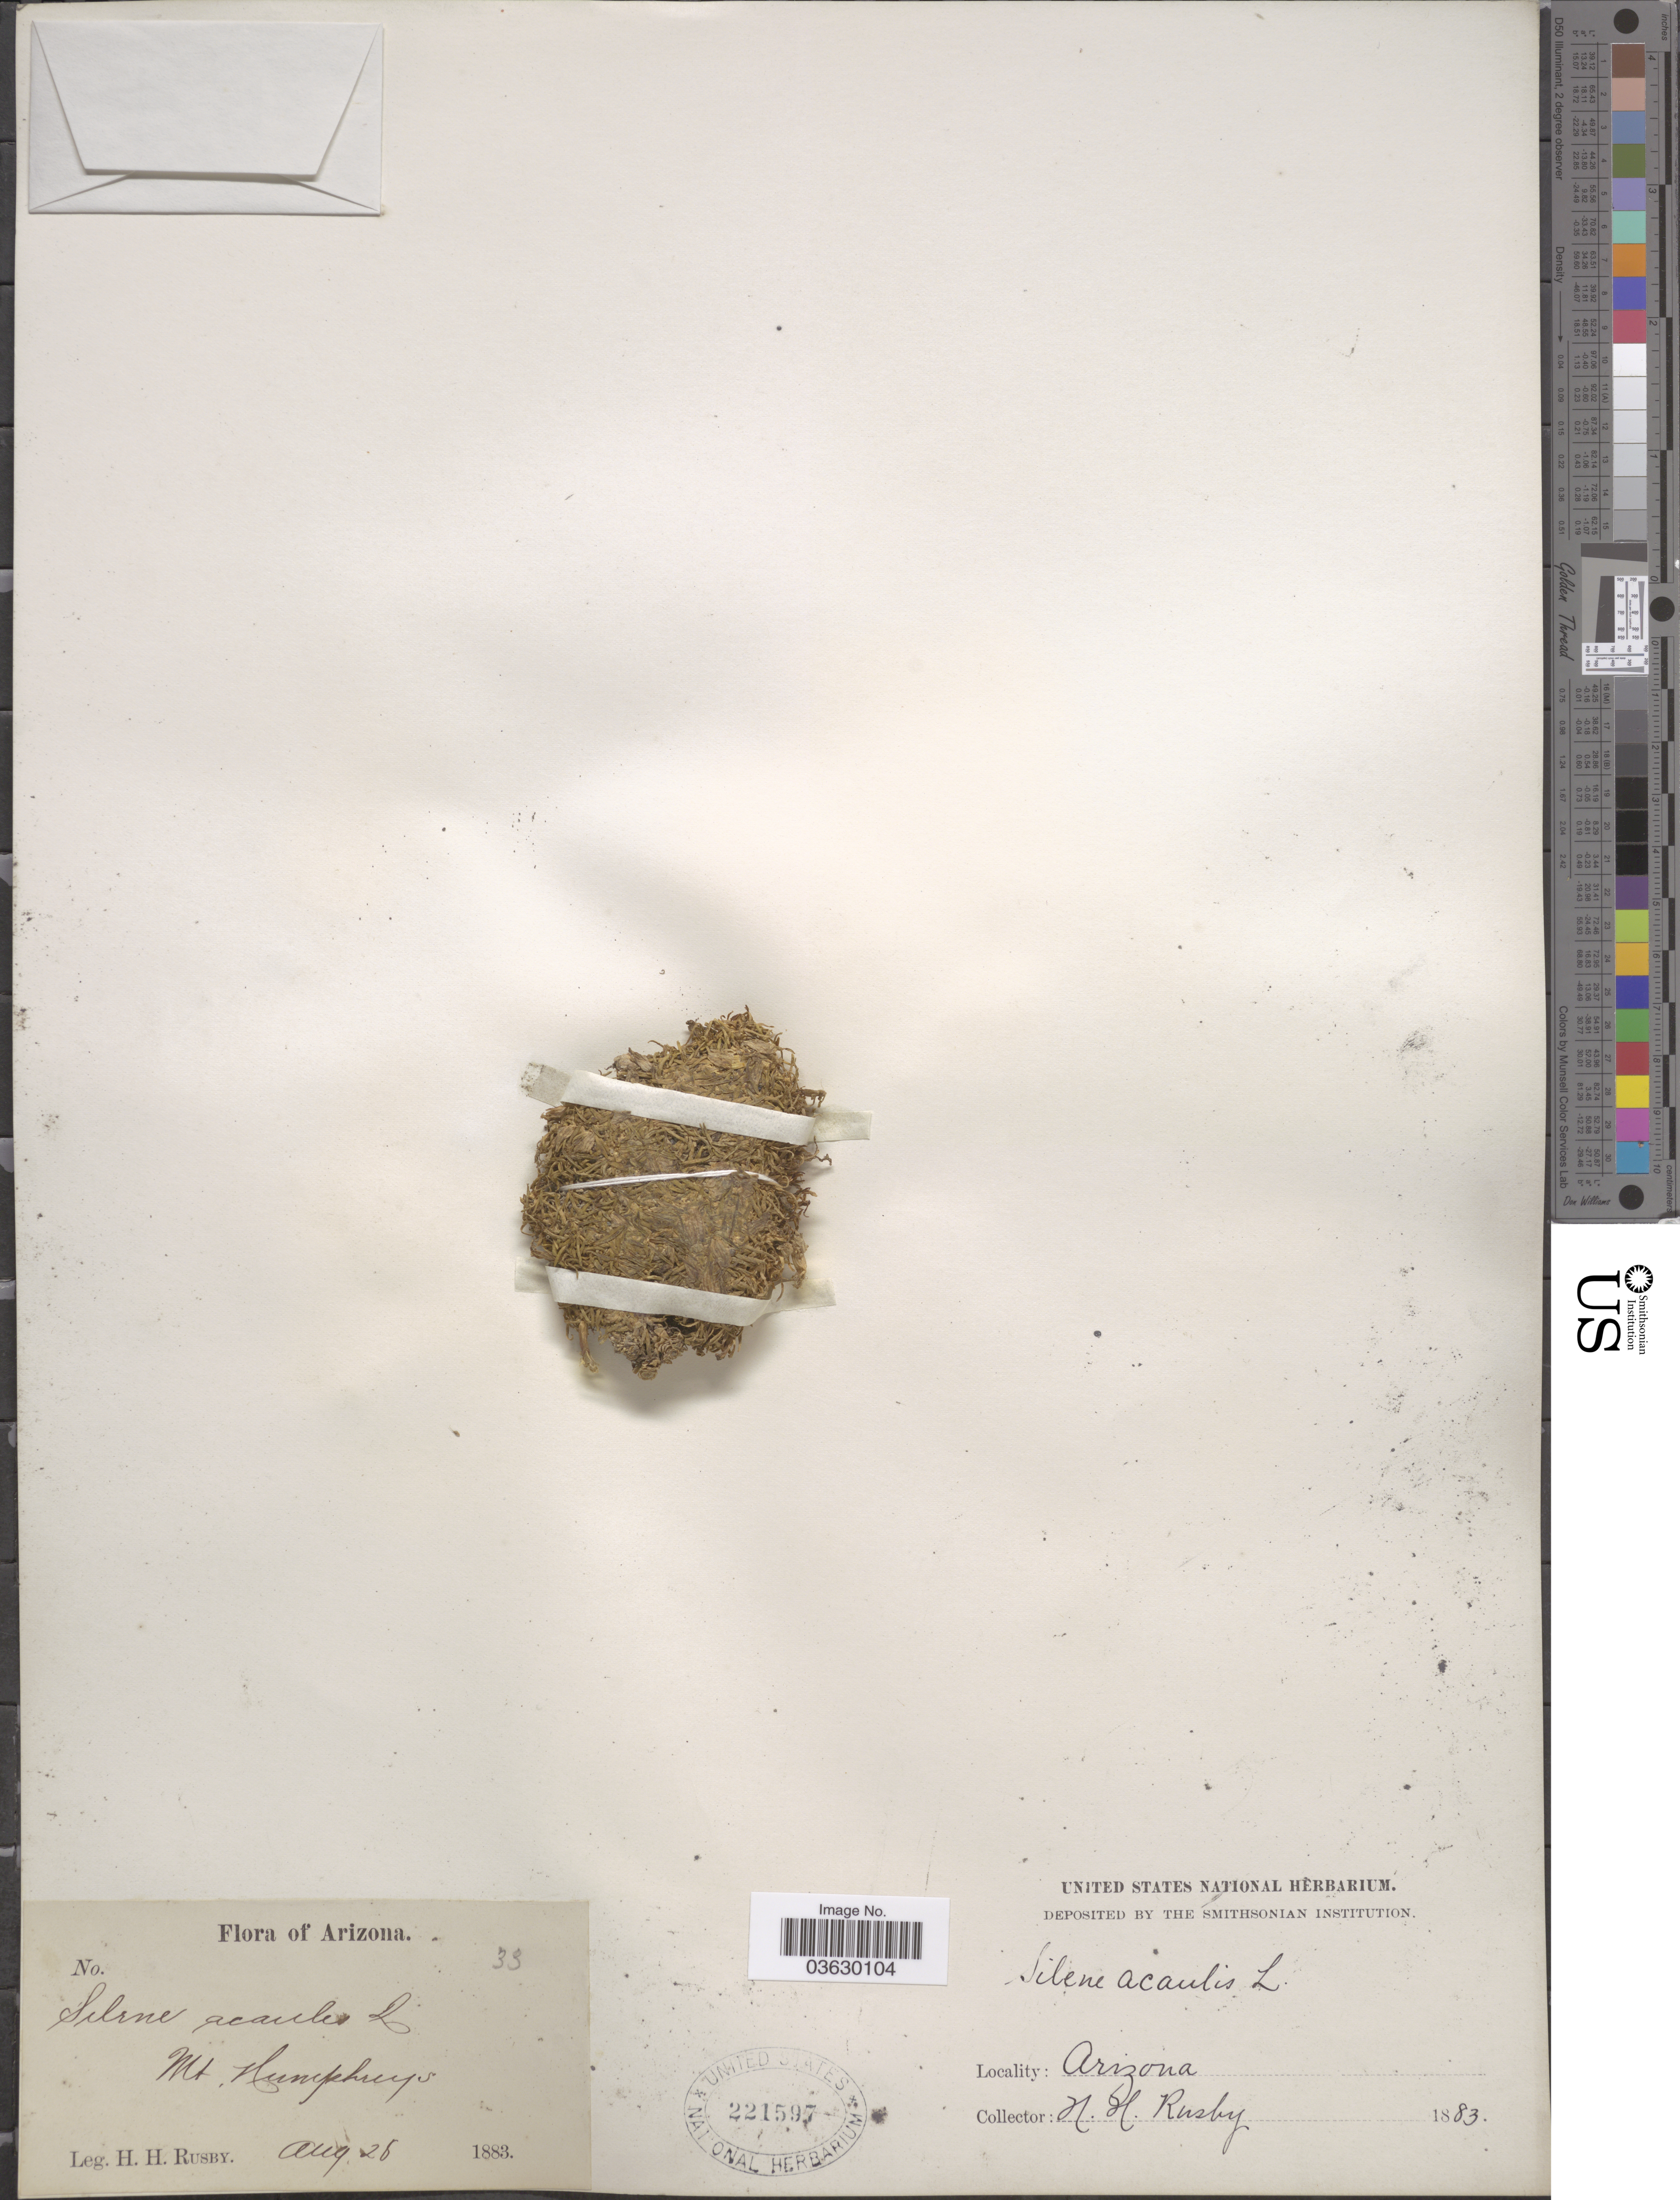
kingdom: Plantae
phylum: Tracheophyta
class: Magnoliopsida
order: Caryophyllales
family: Caryophyllaceae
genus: Silene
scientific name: Silene acaulis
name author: (L.) Jacq.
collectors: H. H. Rusby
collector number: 33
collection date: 1883-08-26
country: United States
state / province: Arizona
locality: Mt. Humphreys.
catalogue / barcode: US 221597